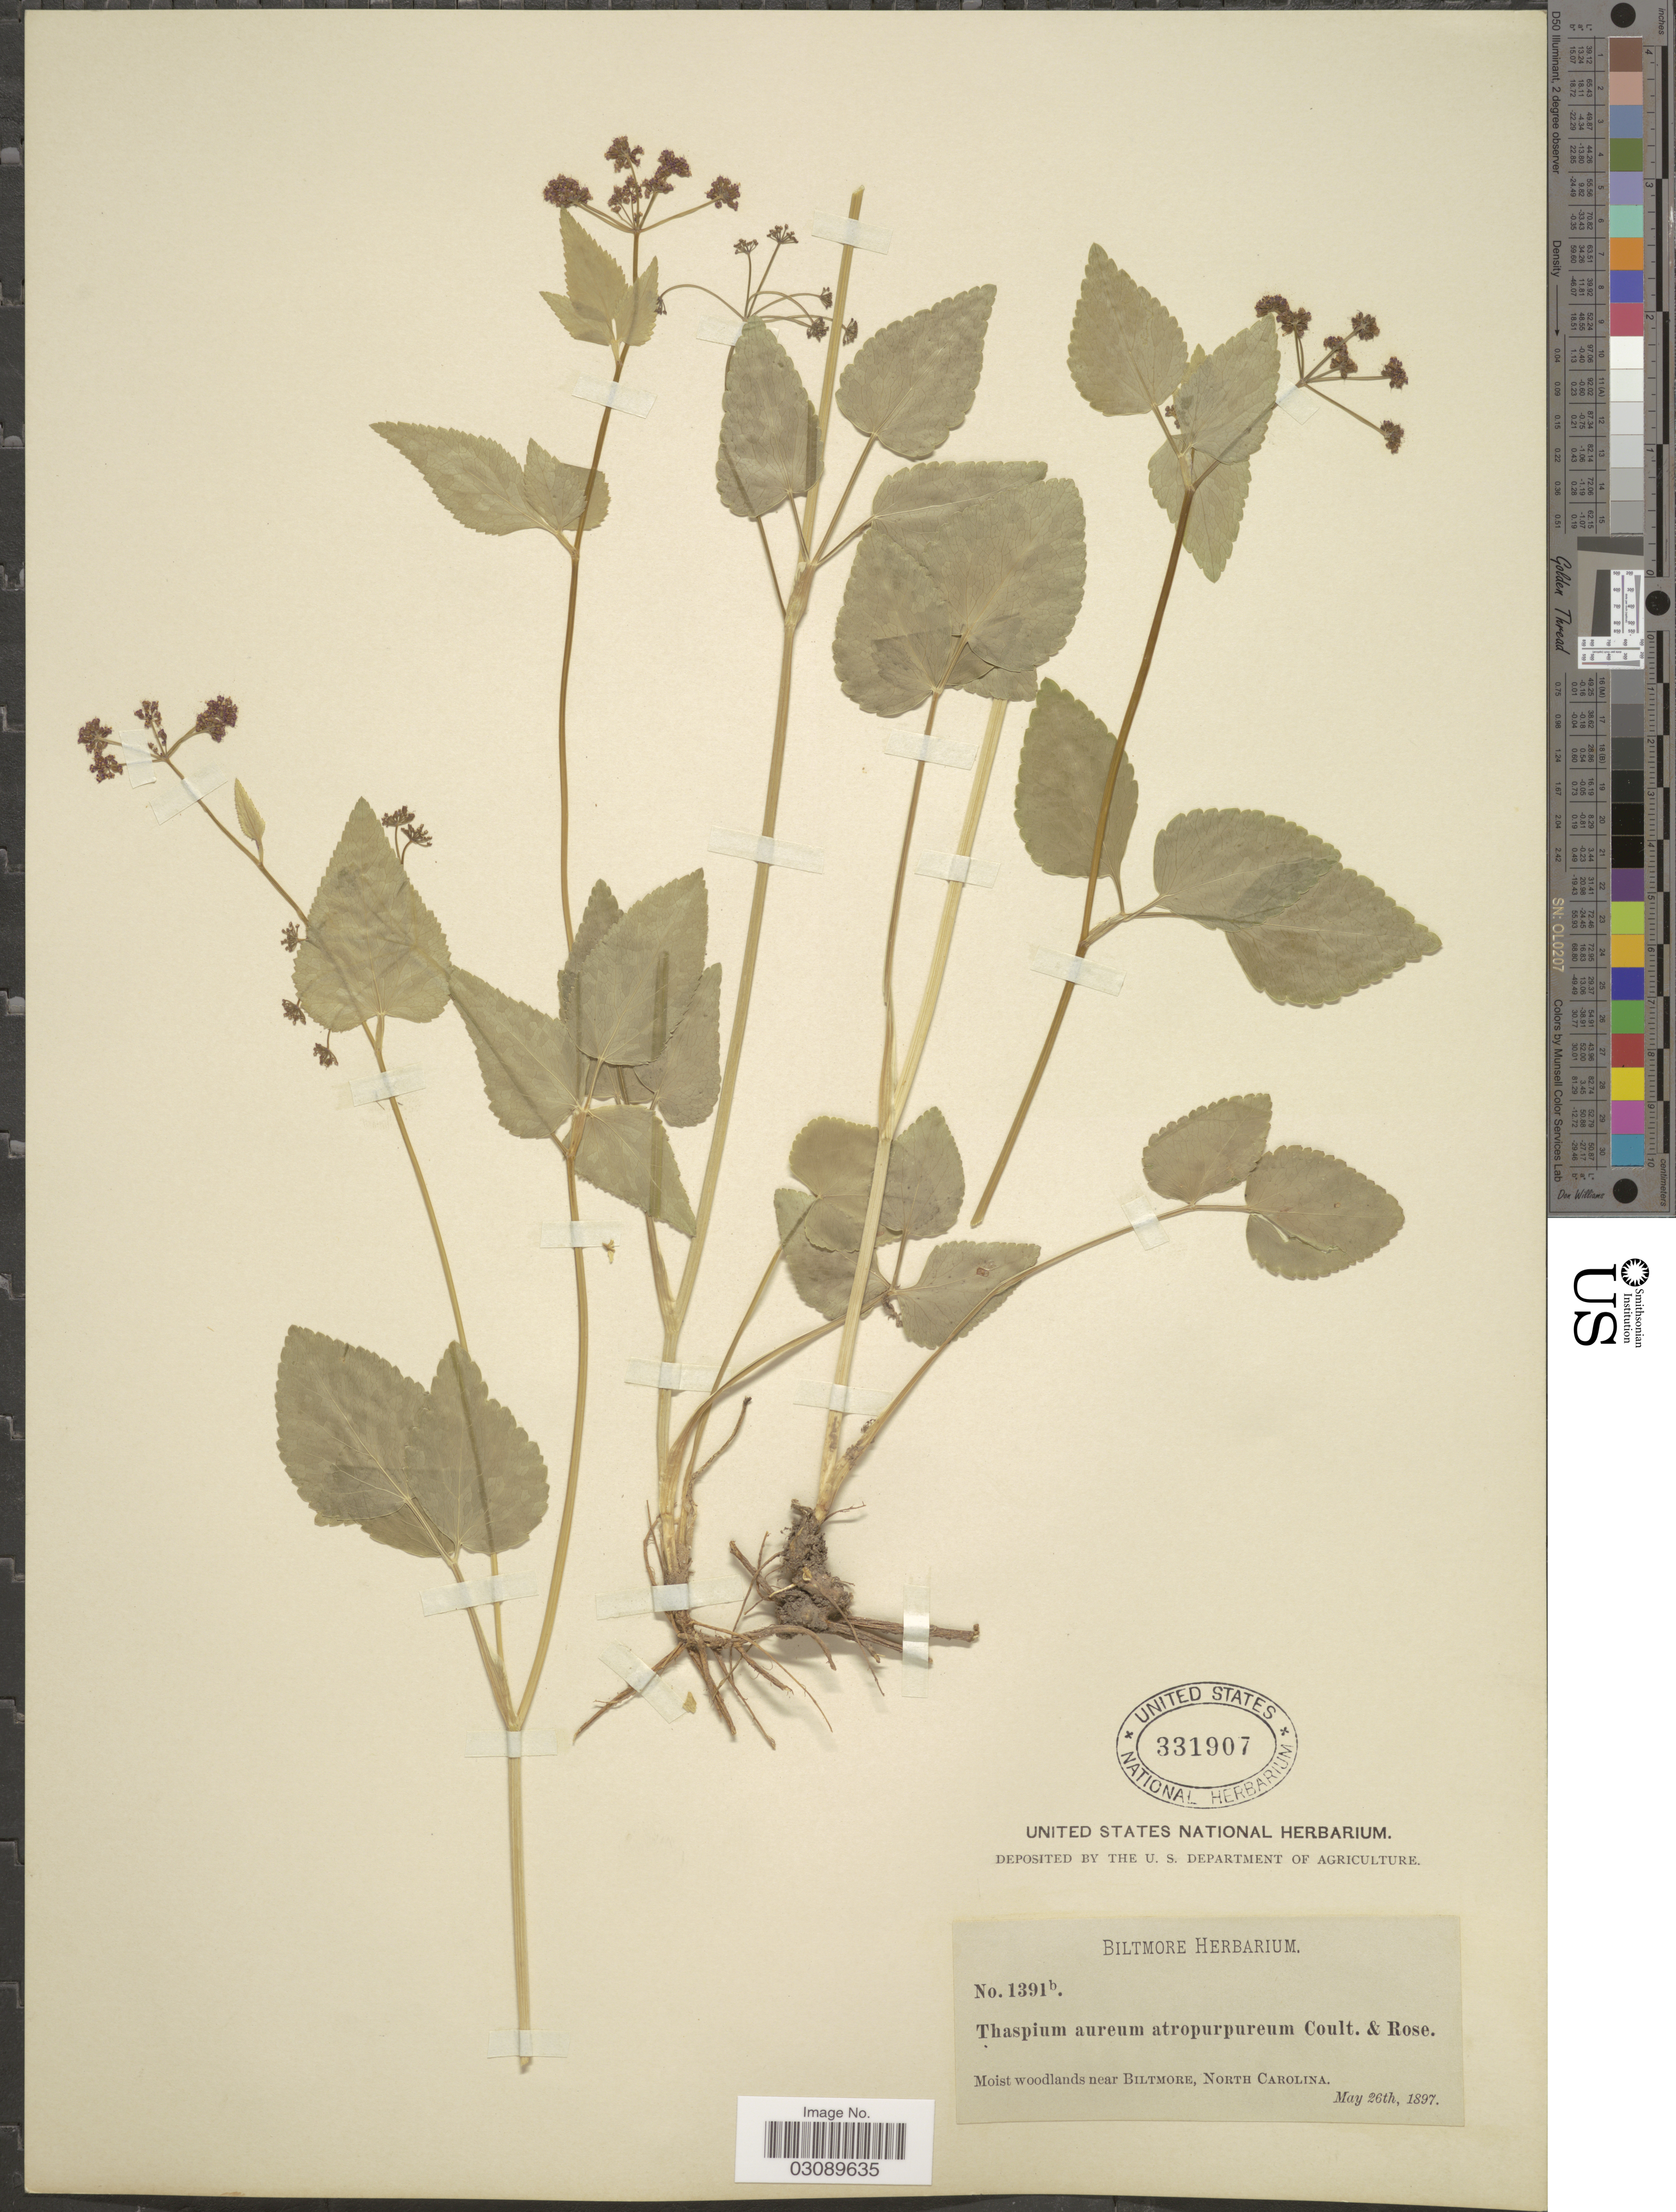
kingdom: Plantae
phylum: Tracheophyta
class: Magnoliopsida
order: Apiales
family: Apiaceae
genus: Thaspium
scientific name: Thaspium trifoliatum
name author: (L.) A. Gray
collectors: ex herb. Biltmore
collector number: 1391b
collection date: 1897-05-26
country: United States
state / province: North Carolina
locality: Near Biltmore.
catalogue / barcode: US 331907